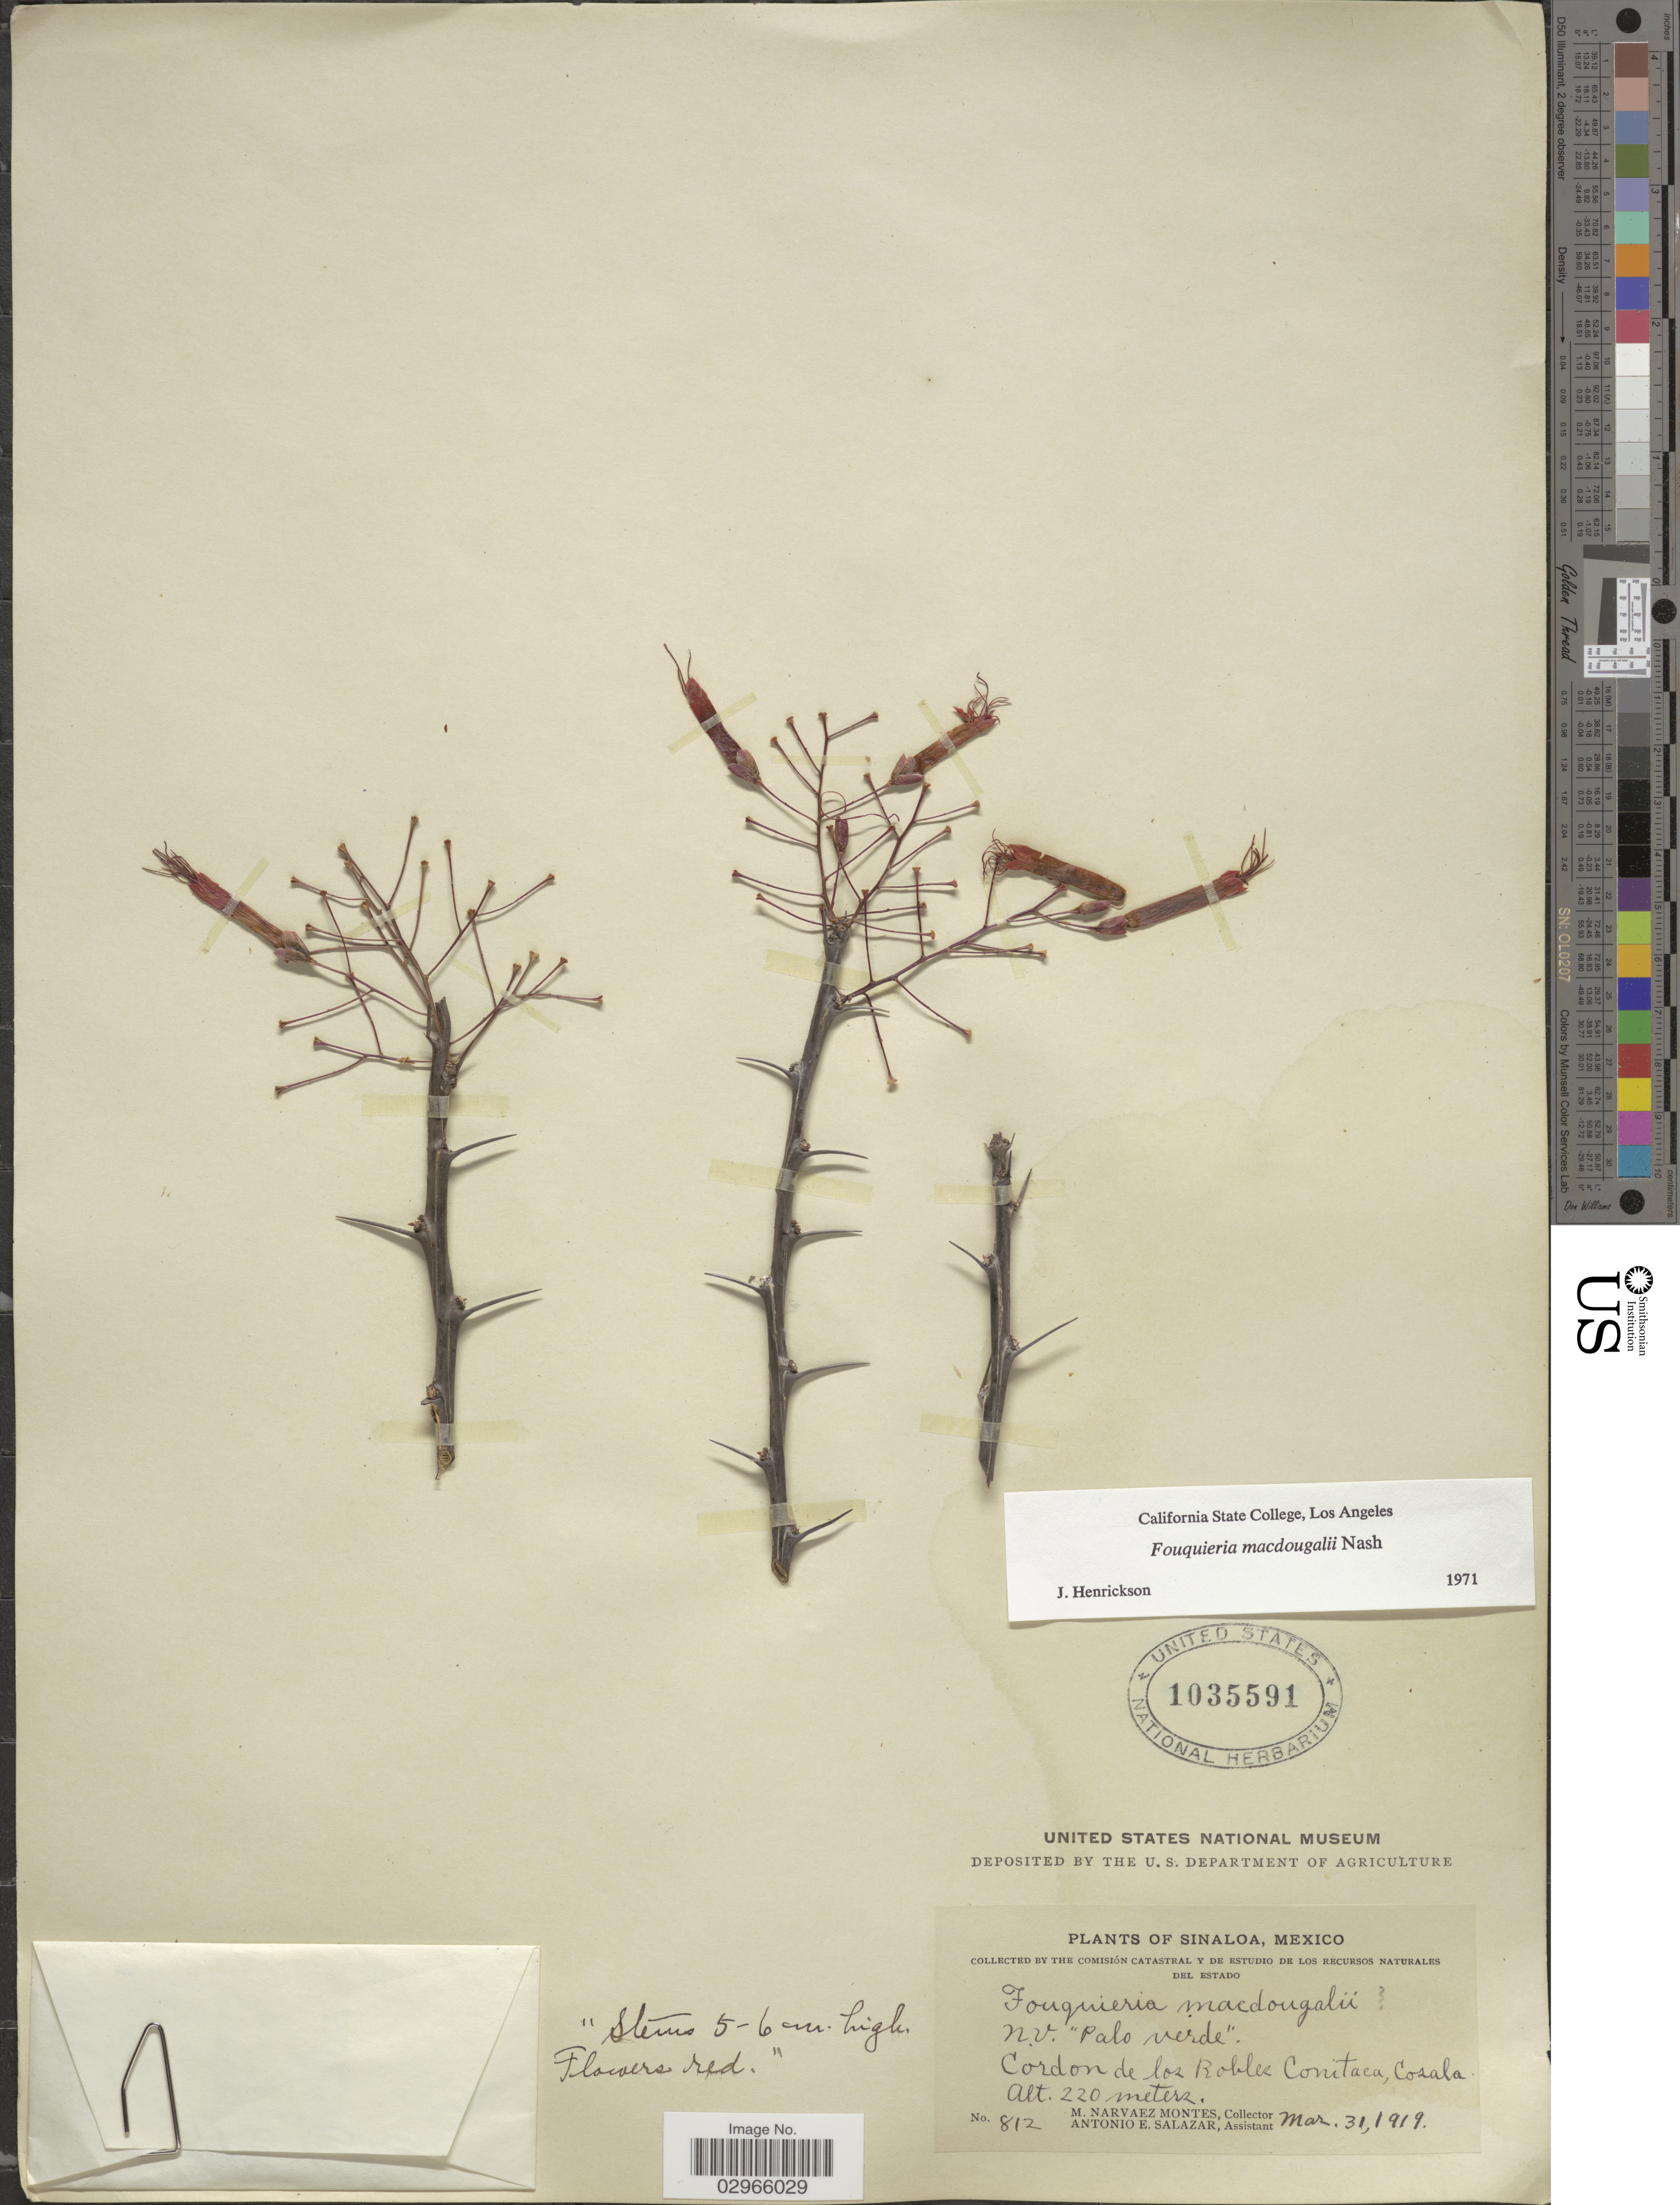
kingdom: Plantae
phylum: Tracheophyta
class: Magnoliopsida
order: Ericales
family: Fouquieriaceae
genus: Fouquieria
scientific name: Fouquieria macdougalii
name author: Nash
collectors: M. Narvaez-Montes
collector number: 812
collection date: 1919-03-31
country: Mexico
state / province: Sinaloa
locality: Cordon de los Robles Conitaca, Cozala.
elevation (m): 220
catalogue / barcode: US 1035591